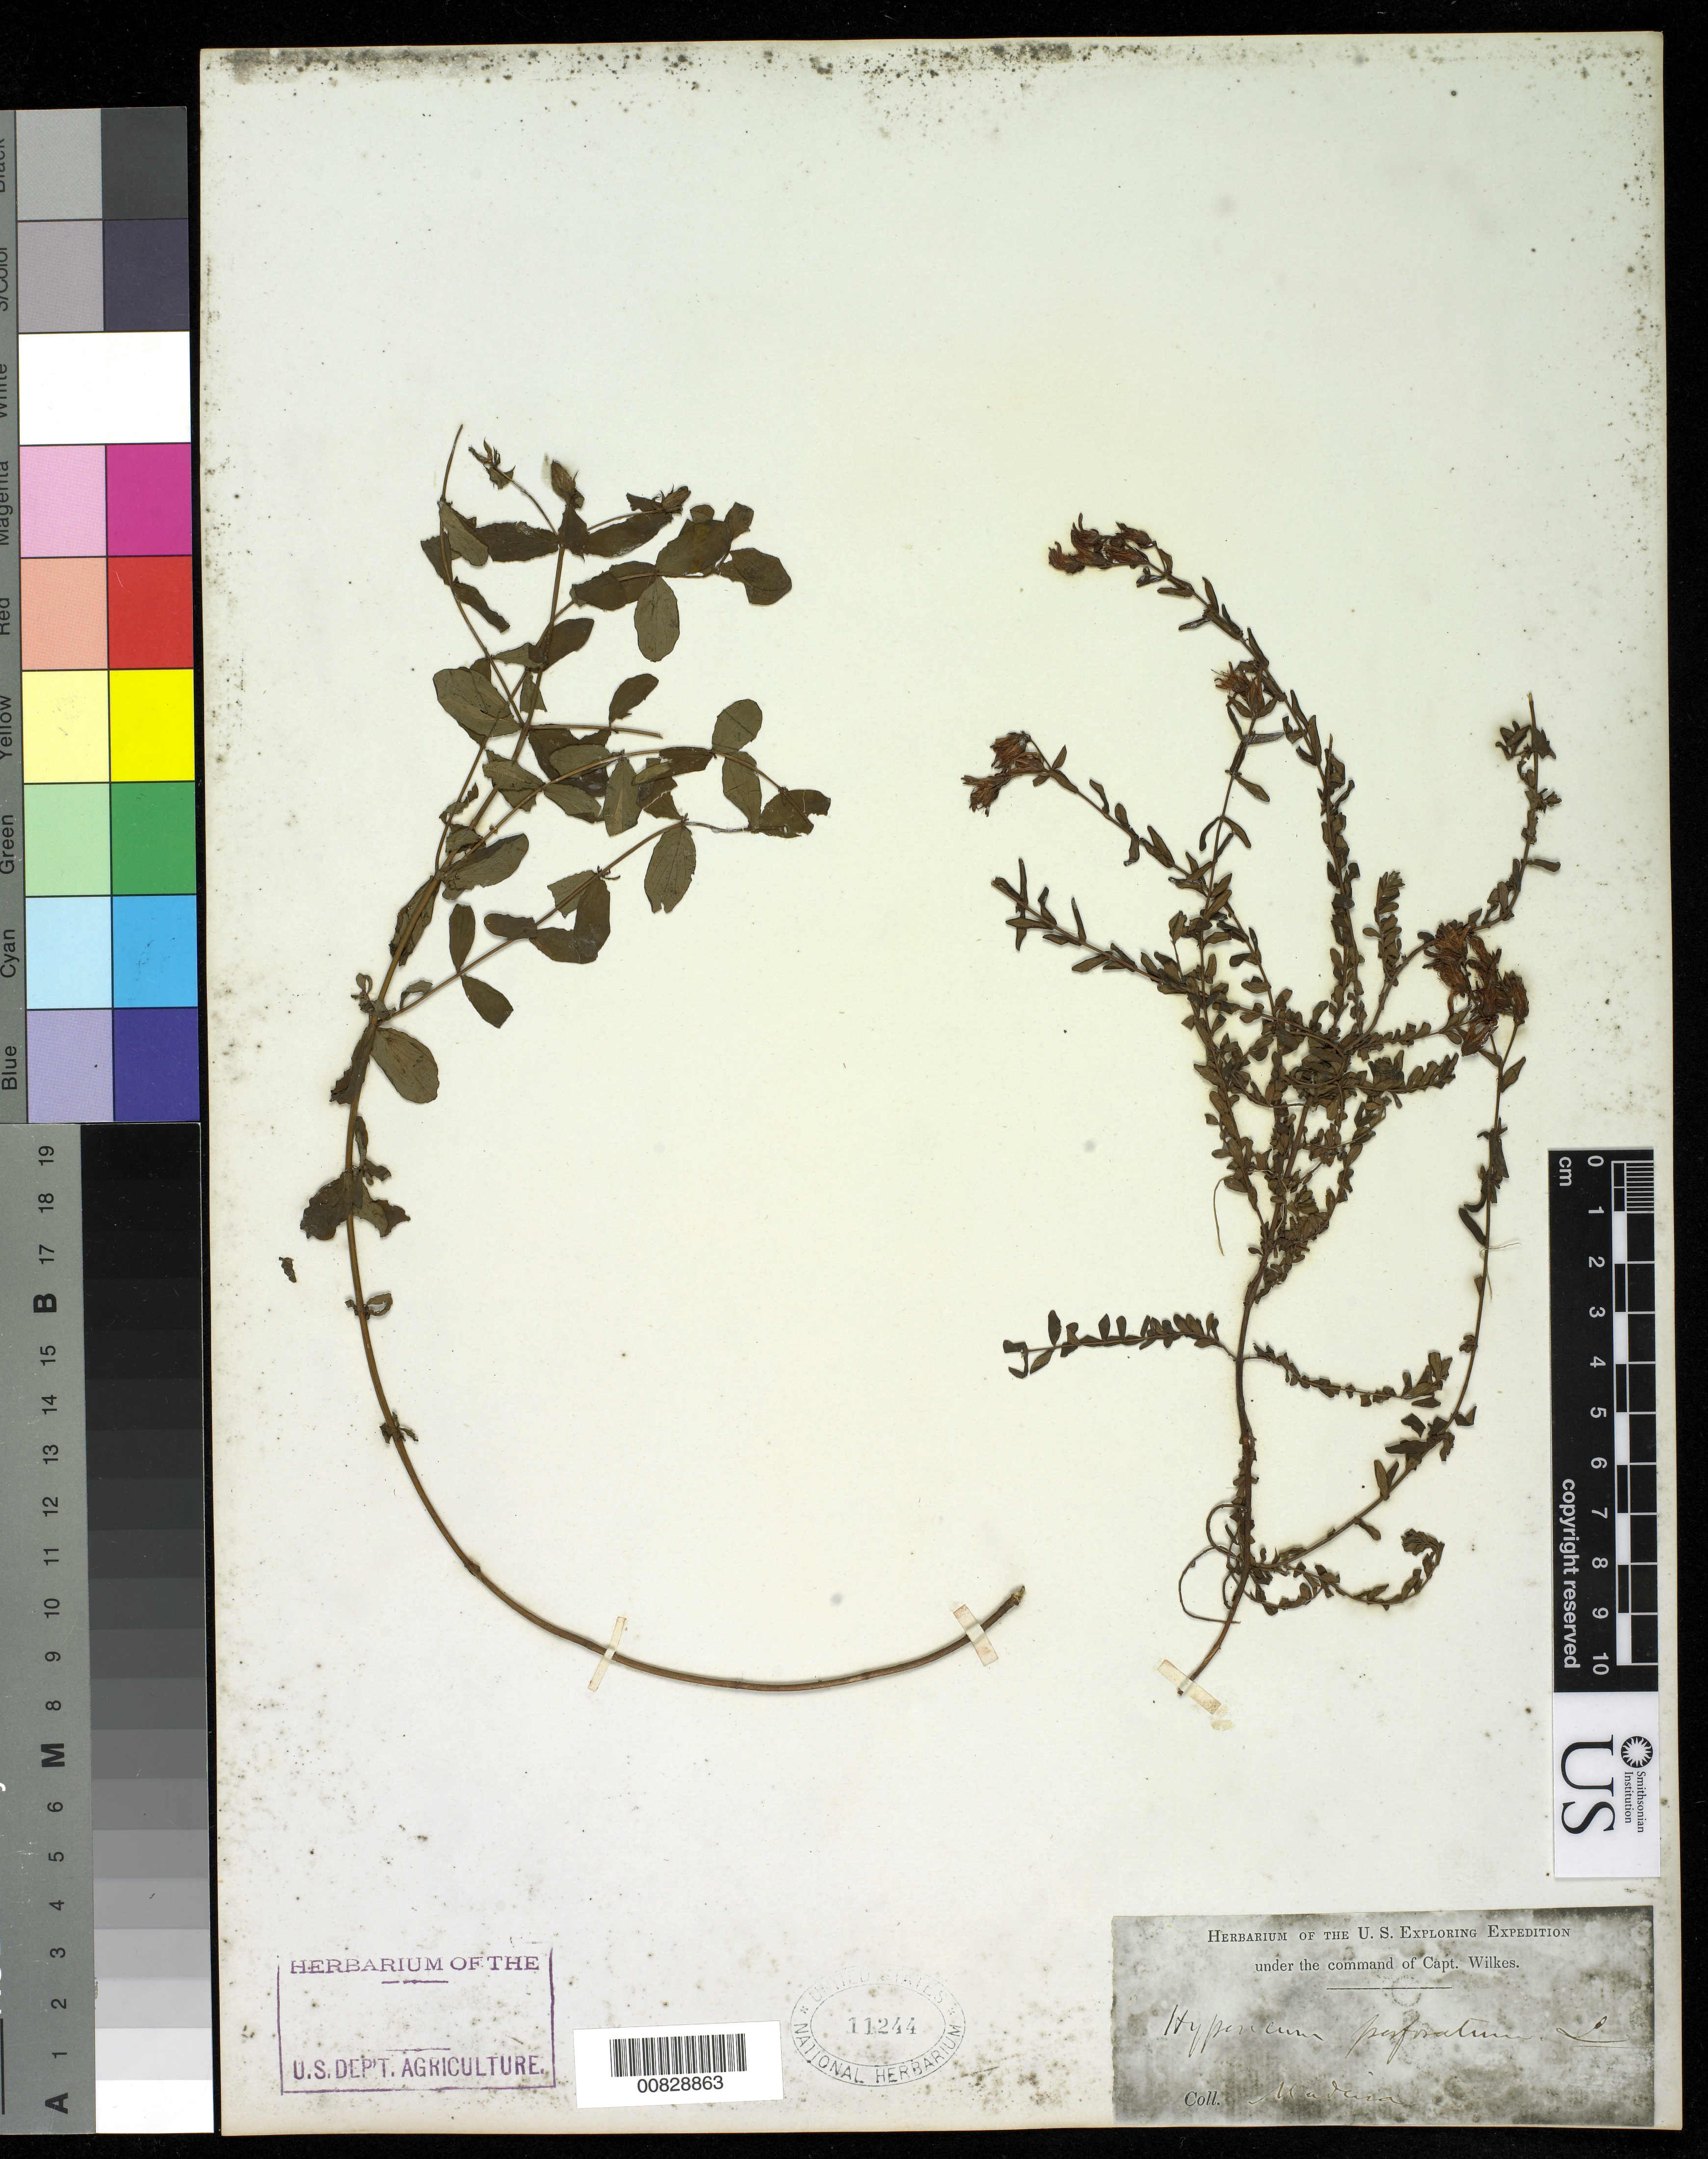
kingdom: Plantae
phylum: Tracheophyta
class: Magnoliopsida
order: Malpighiales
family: Hypericaceae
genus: Hypericum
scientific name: Hypericum perforatum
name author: L.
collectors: Wilkes Explor. Exped.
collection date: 1838/1842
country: Portugal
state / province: Madeira (Aut. Reg.)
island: Madeira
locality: Funchal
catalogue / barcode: US 11244